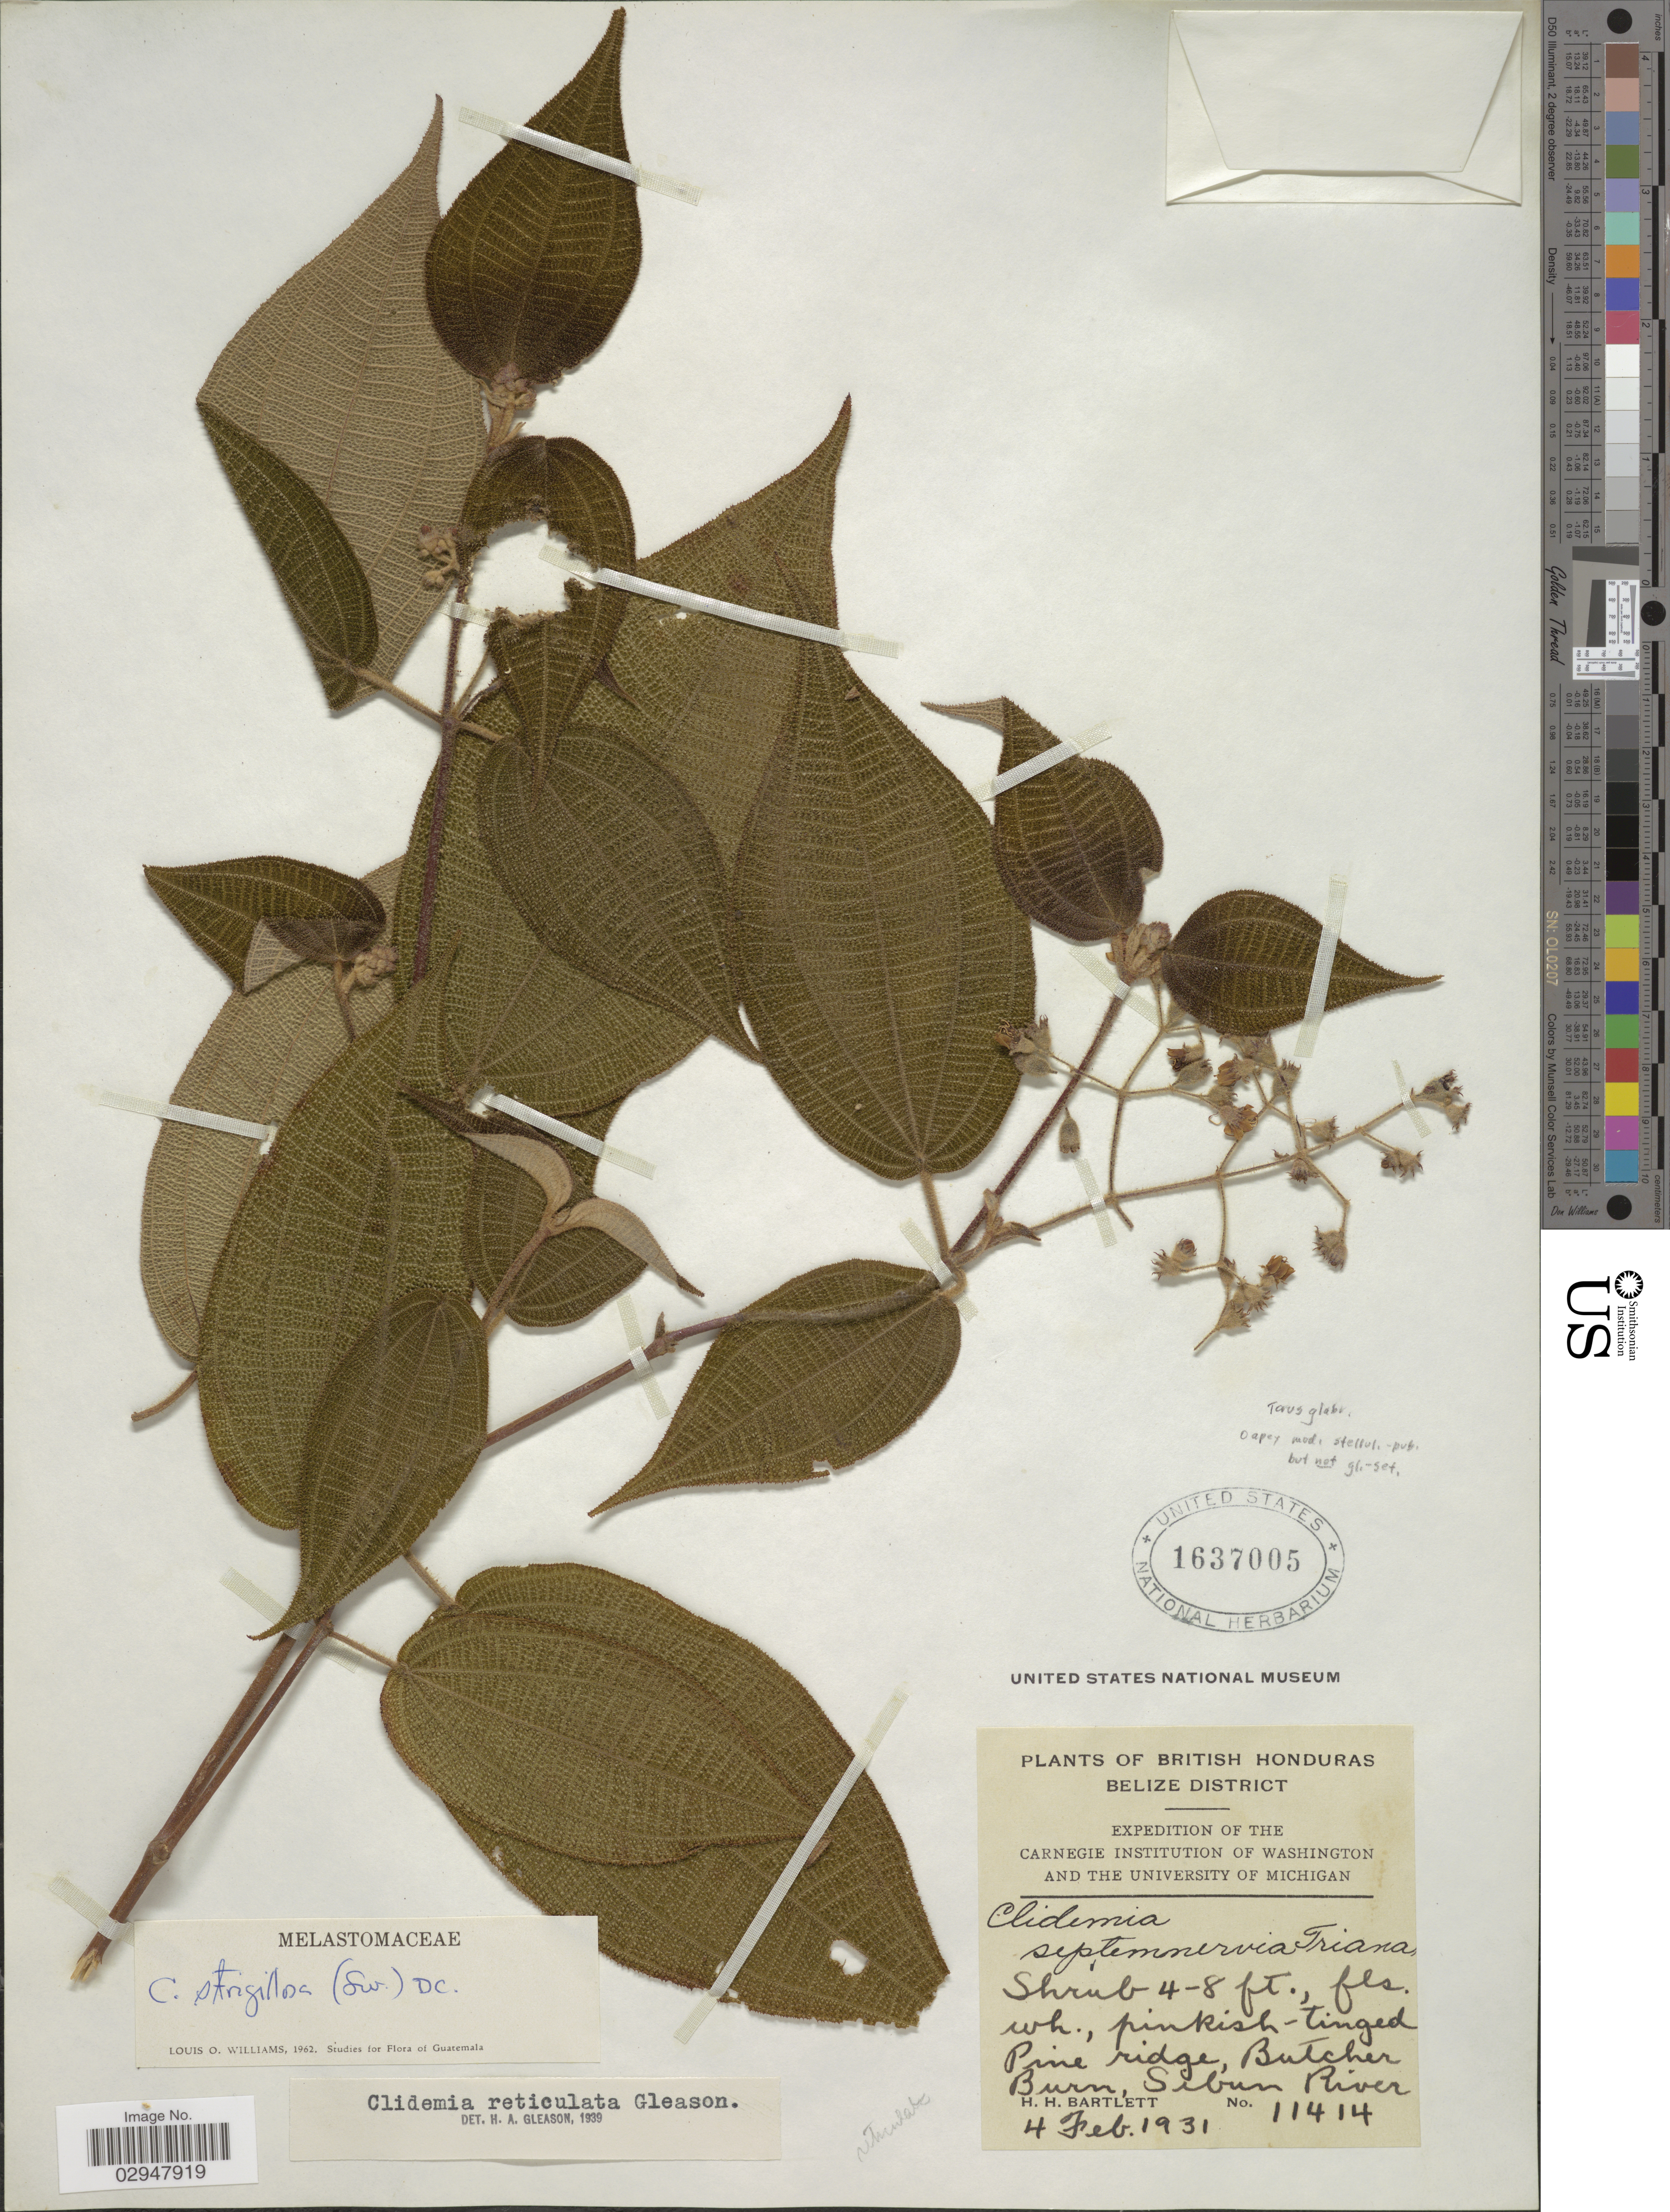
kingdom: Plantae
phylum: Tracheophyta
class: Magnoliopsida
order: Myrtales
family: Melastomataceae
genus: Clidemia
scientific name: Clidemia novemnervia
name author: (DC.) Triana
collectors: H. H. Bartlett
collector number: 11414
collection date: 1931-02-04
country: Belize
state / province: Belize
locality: British Honduras, Belize District, Pine ridge Butcher Burn, Sibun River.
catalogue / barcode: US 1637005